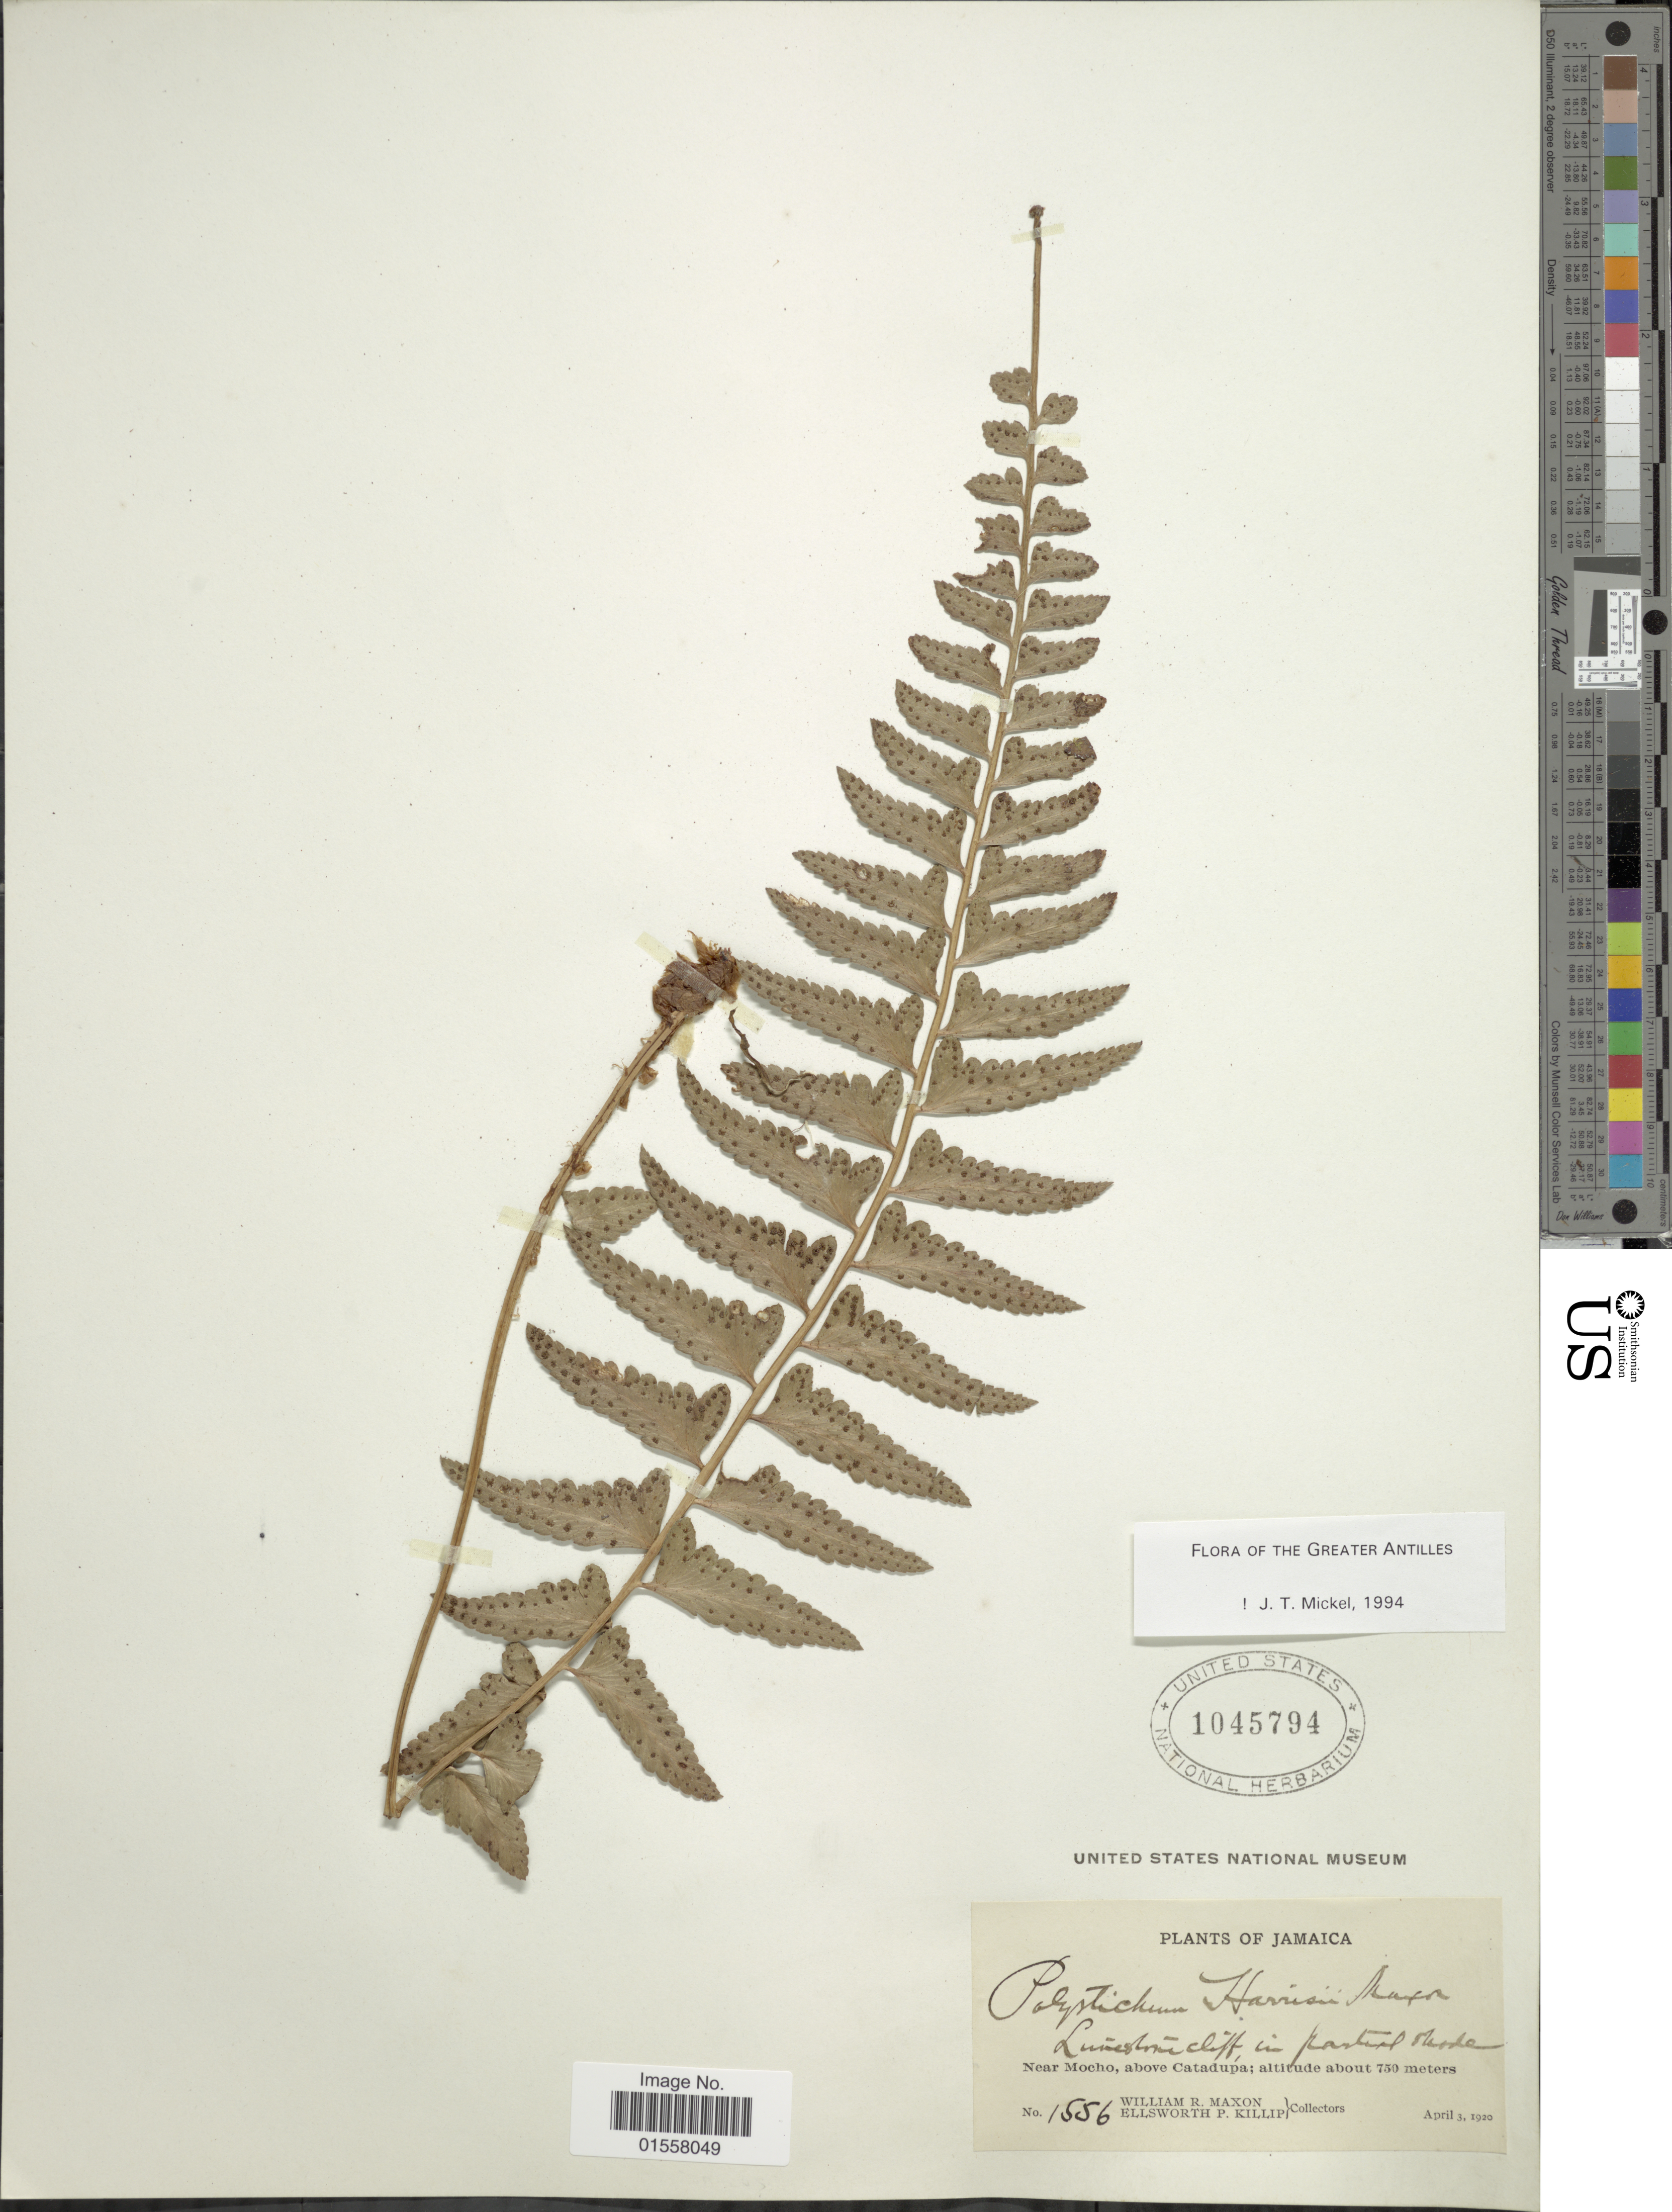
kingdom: Plantae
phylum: Tracheophyta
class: Polypodiopsida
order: Polypodiales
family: Dryopteridaceae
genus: Polystichum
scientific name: Polystichum harrisii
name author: Maxon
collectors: W. R. Maxon & E. P. Killip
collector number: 1556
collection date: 1920-04-03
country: Jamaica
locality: Near Mocho, above Catadupa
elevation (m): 750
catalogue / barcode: US 1045794